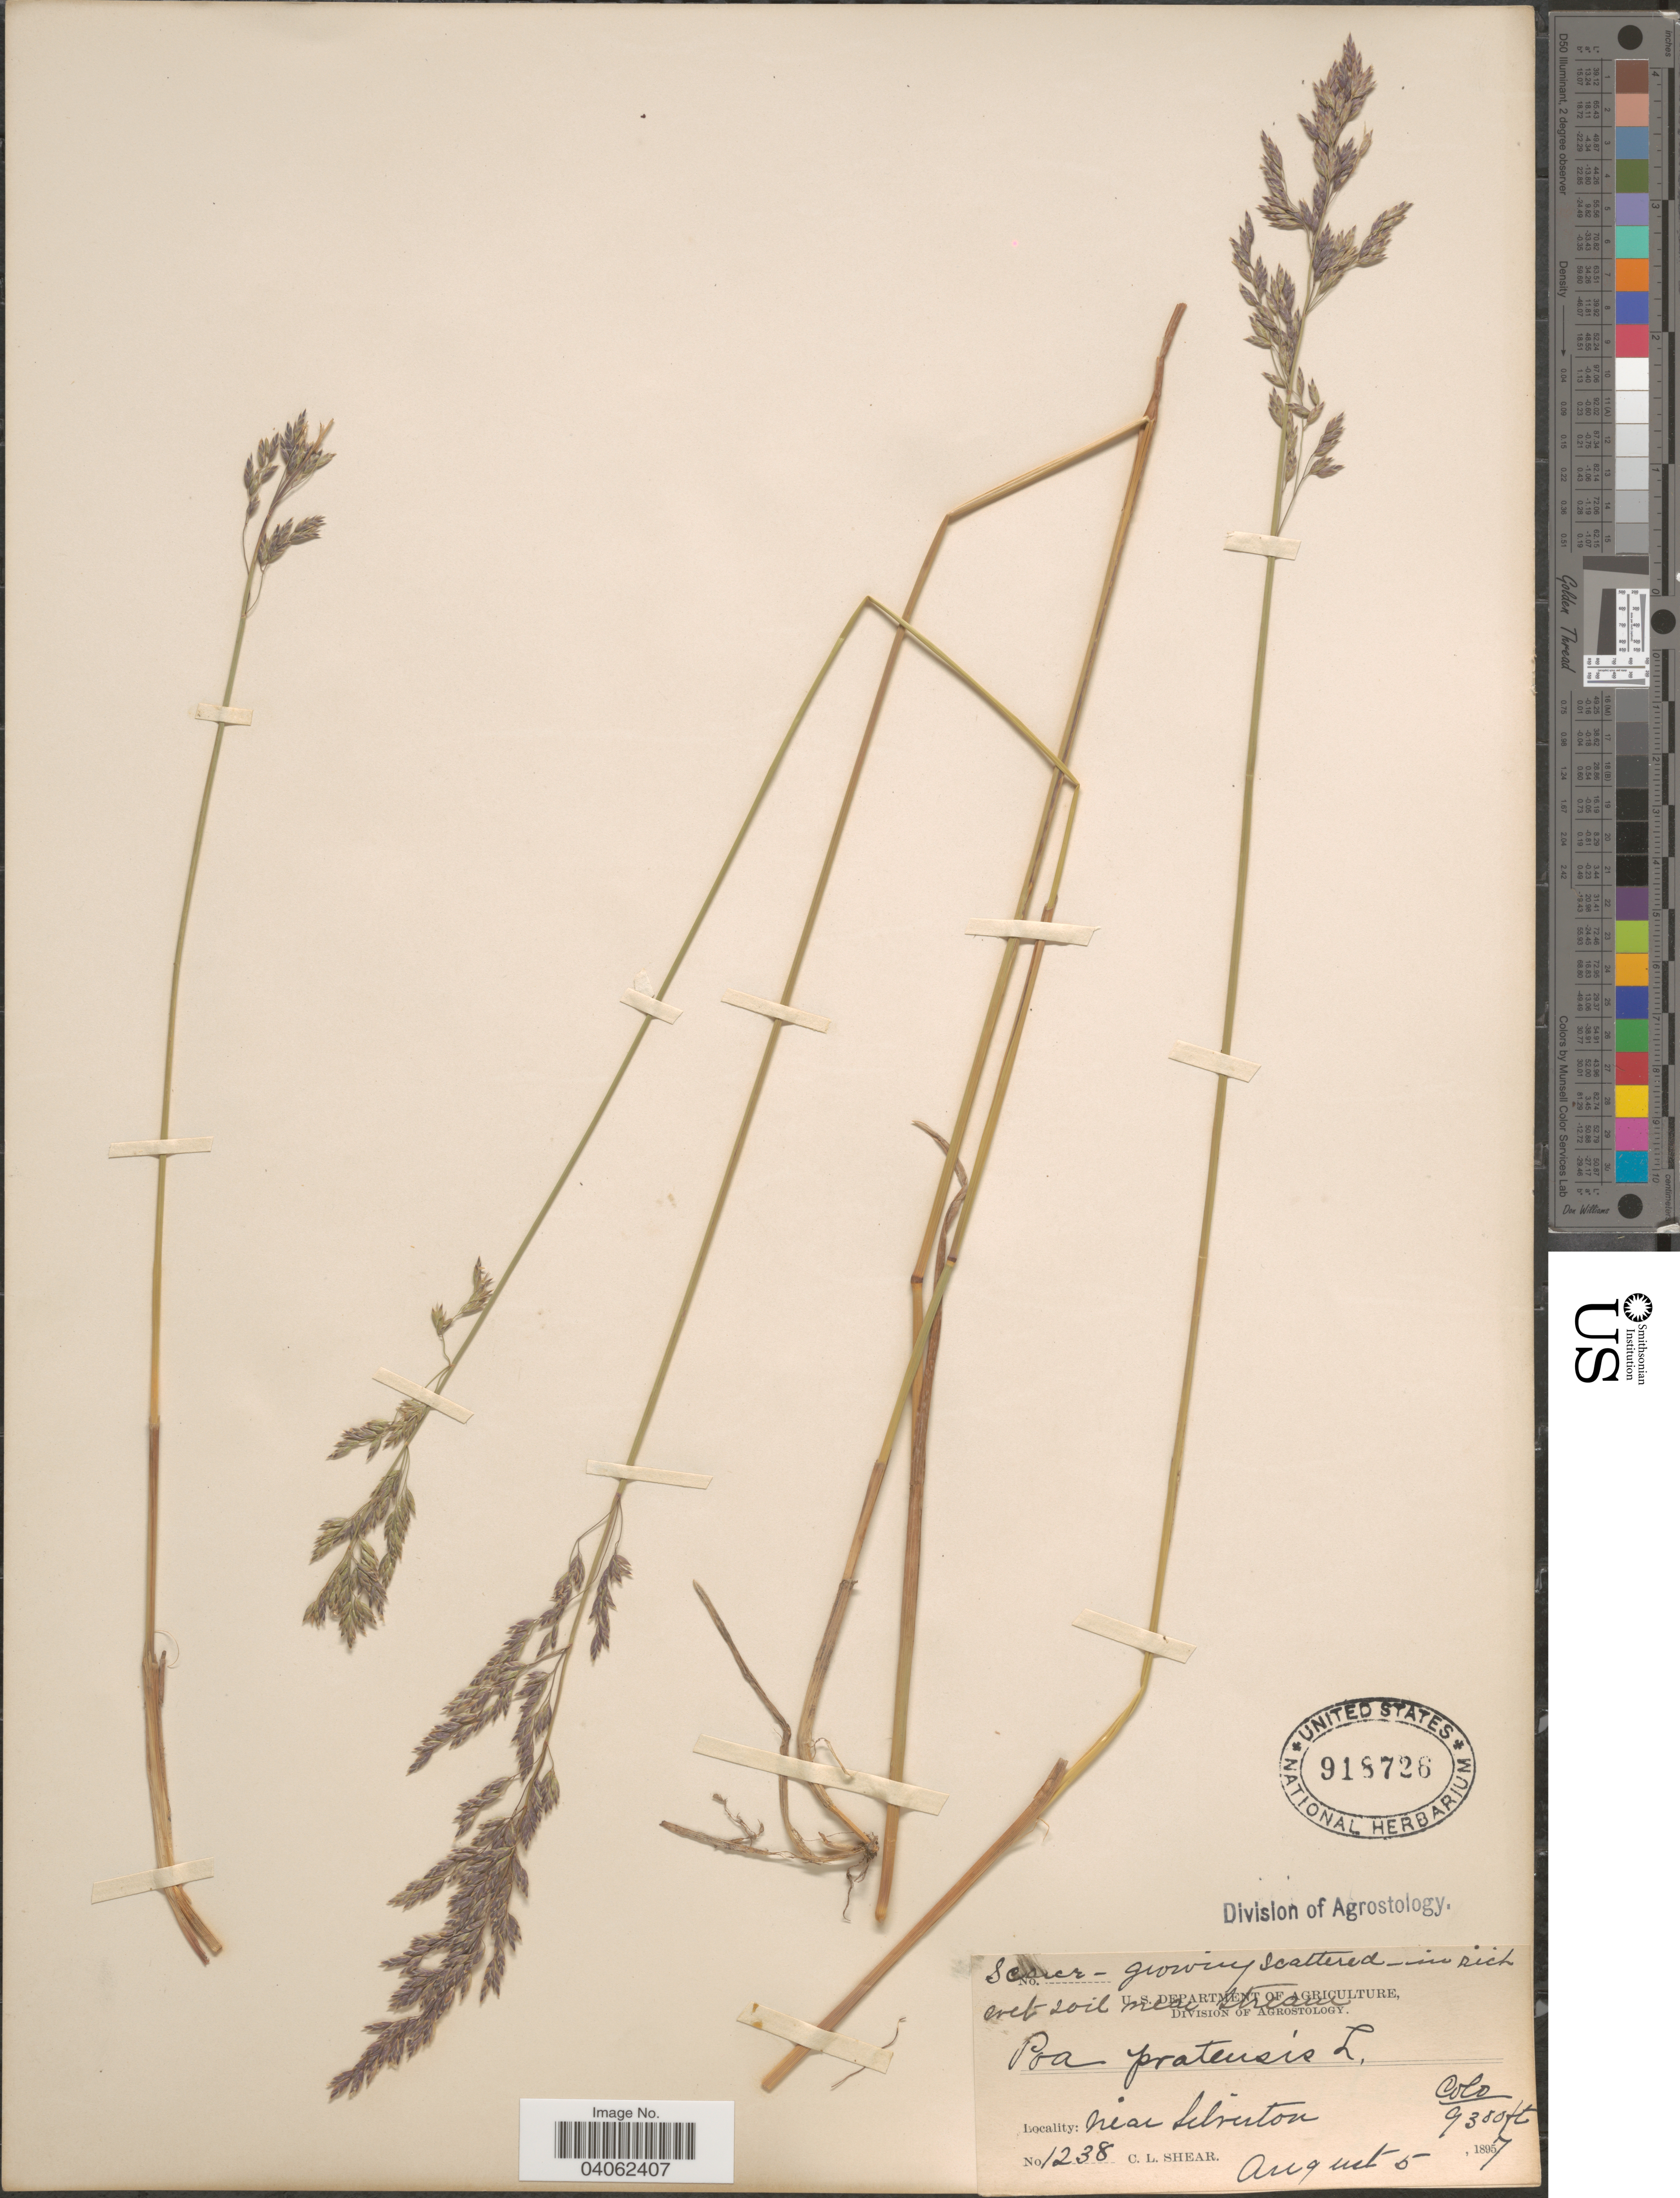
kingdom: Plantae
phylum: Tracheophyta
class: Liliopsida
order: Poales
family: Poaceae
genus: Poa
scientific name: Poa pratensis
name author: L.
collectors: C. L. Shear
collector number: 1238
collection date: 1897-08-05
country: United States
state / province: Colorado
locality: Near Silverton.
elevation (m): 2835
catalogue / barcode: US 918726